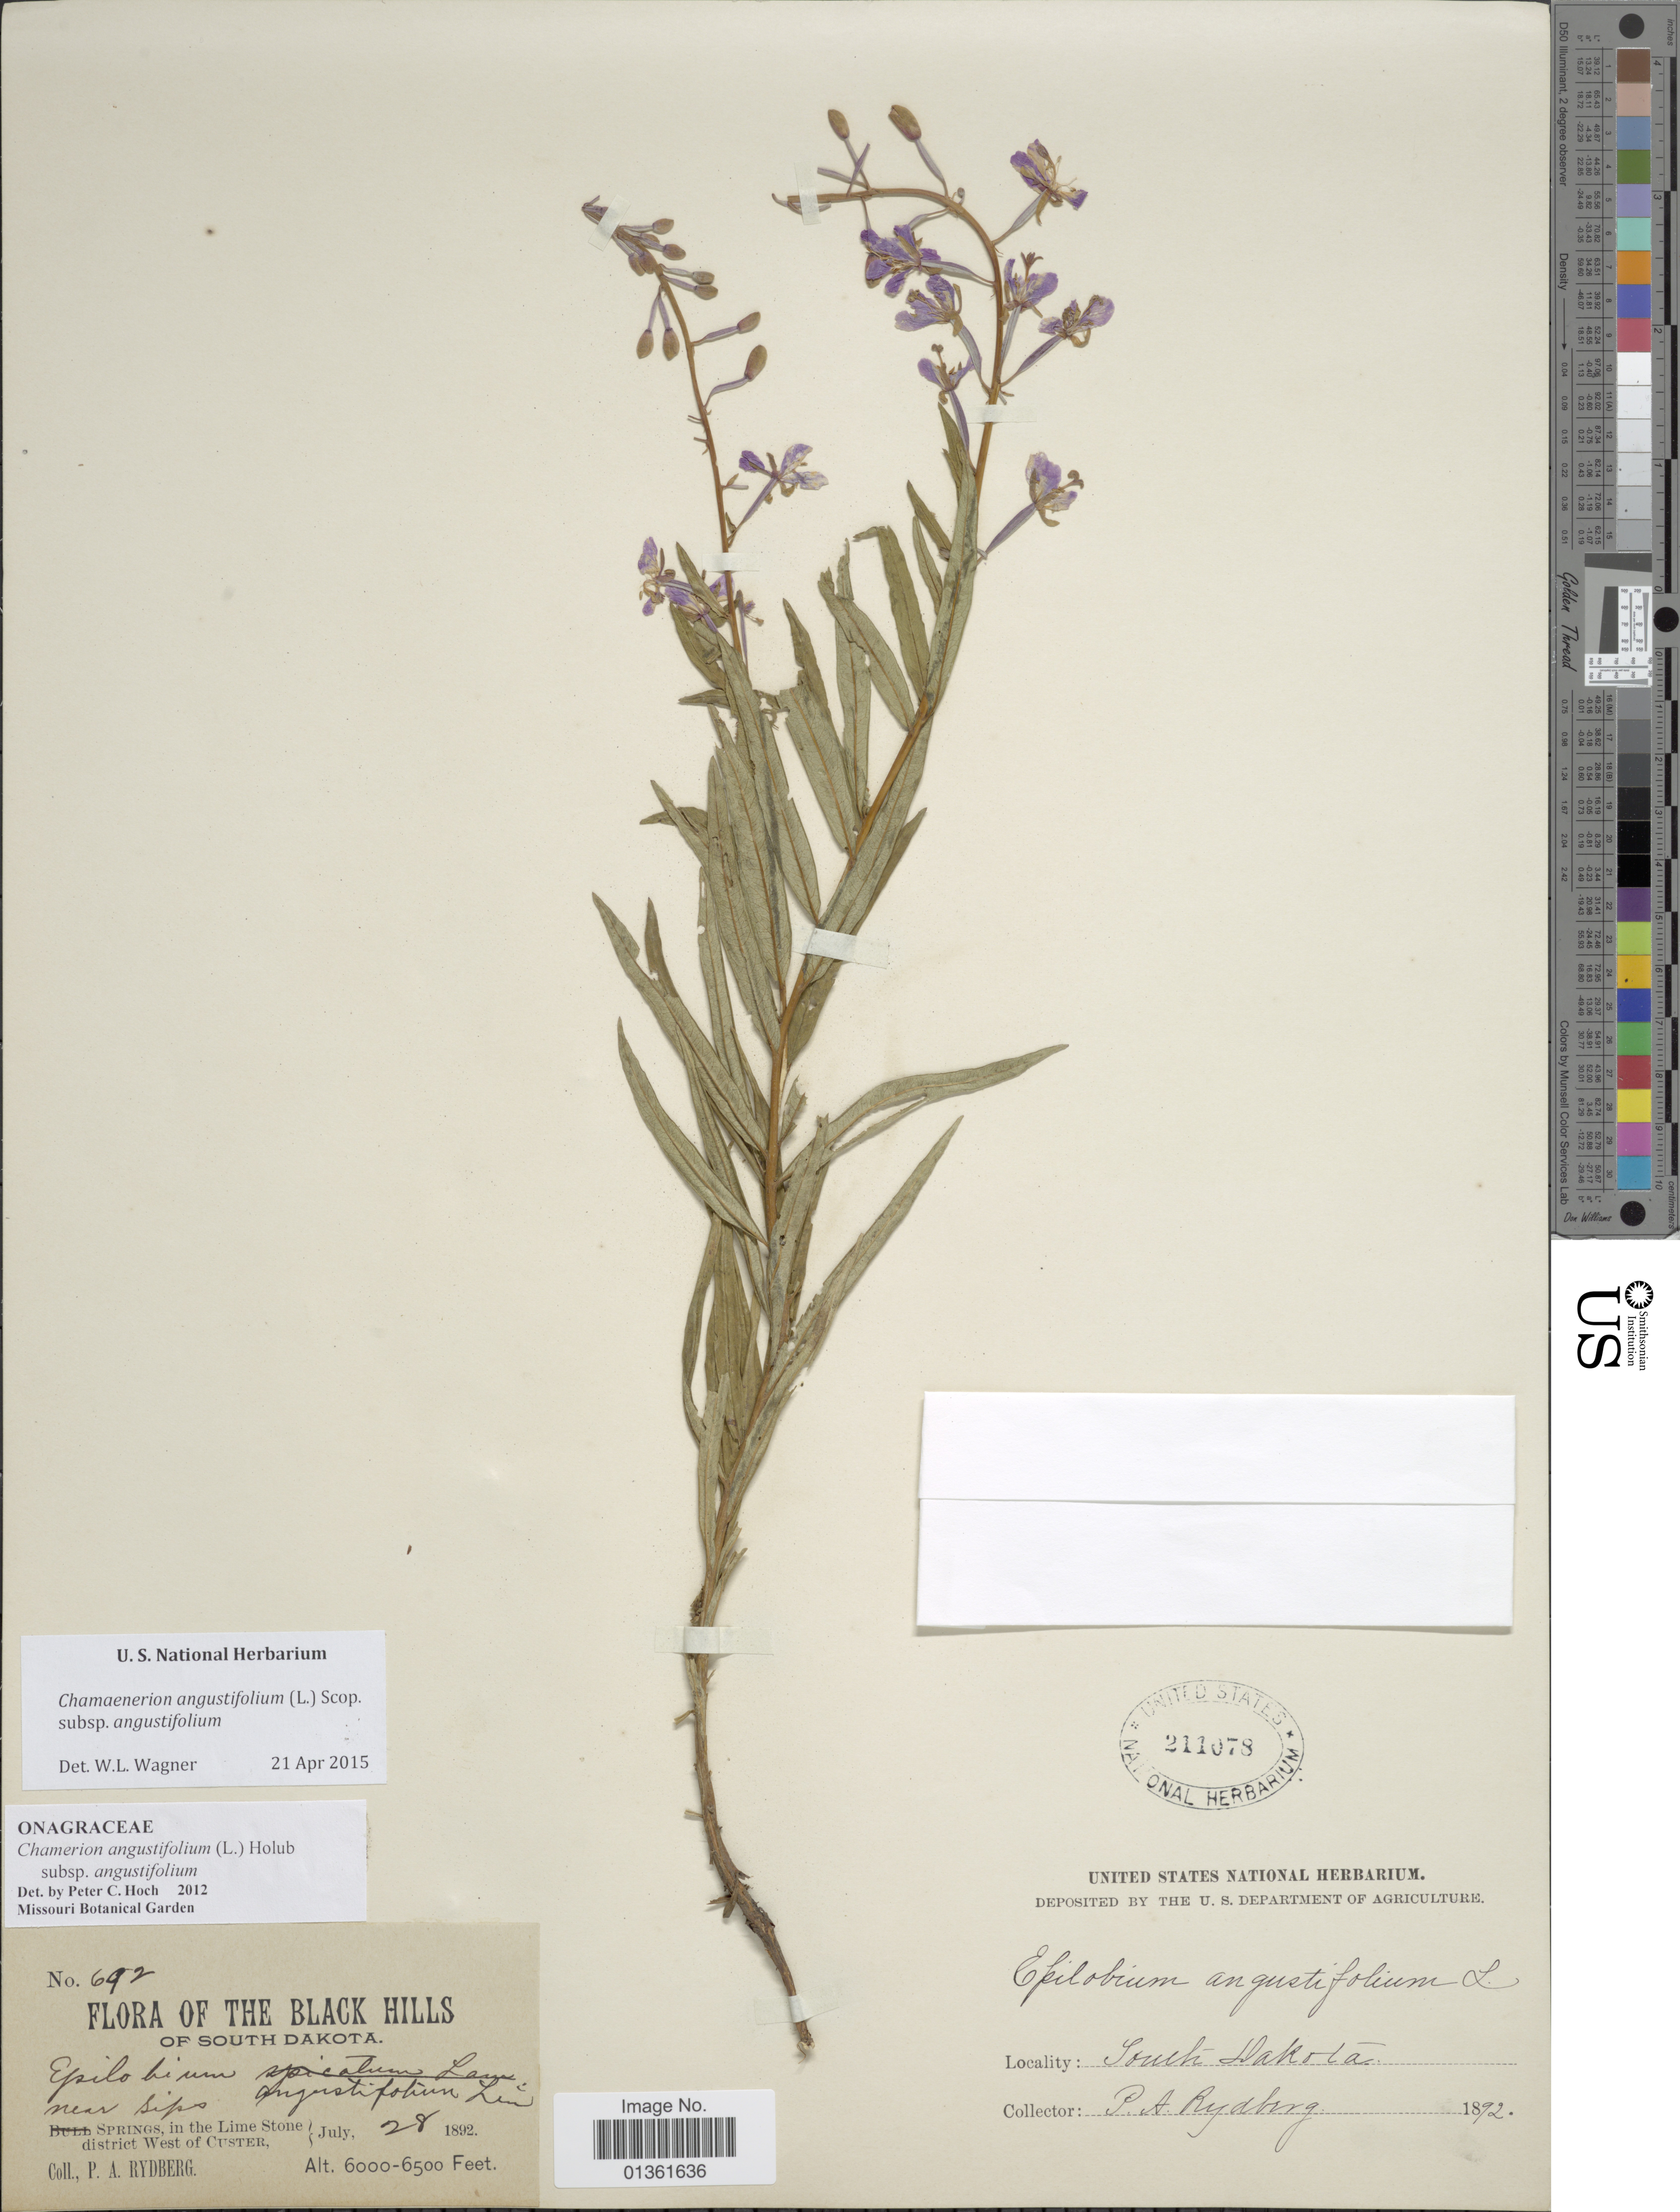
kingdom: Plantae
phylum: Tracheophyta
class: Magnoliopsida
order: Myrtales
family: Onagraceae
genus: Chamaenerion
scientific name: Chamaenerion angustifolium subsp. angustifolium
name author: (L.) Scop.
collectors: P. A. Rydberg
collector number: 692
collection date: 1892-07-28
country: United States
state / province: South Dakota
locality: Black Hills. Near sips Springs, in the Lime Stone district West of Custer.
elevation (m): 1829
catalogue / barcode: US 211078